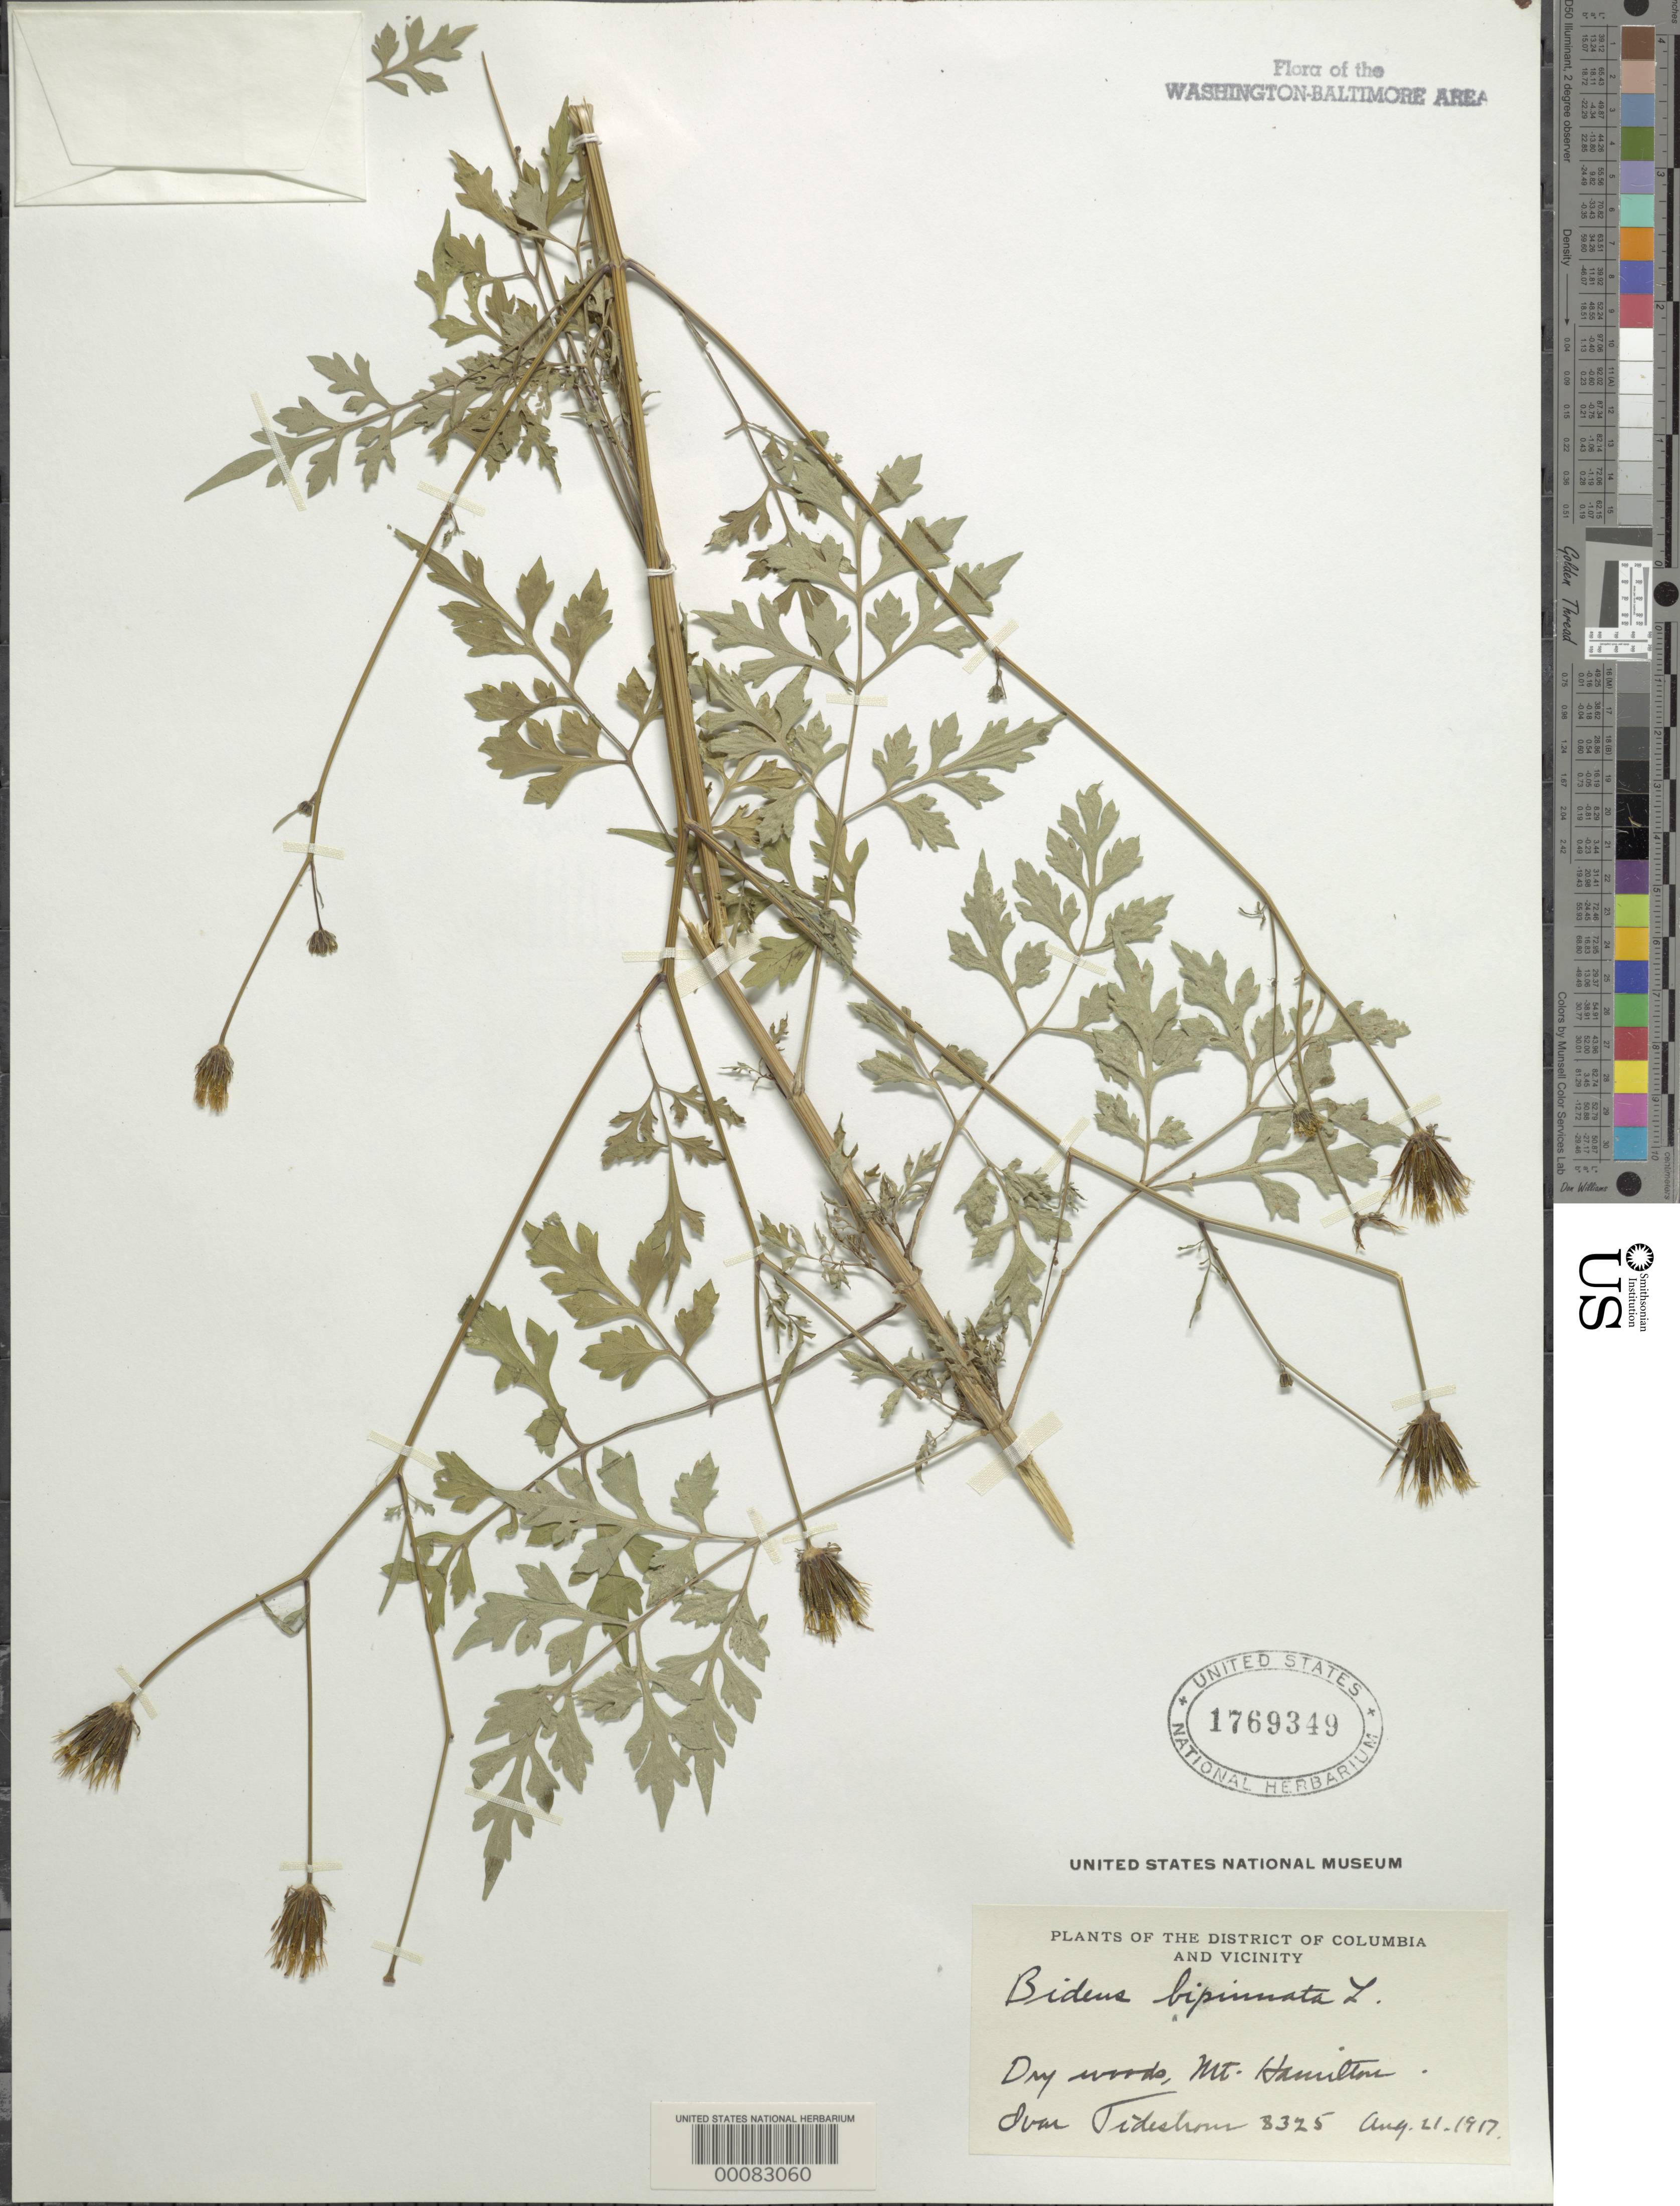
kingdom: Plantae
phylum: Tracheophyta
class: Magnoliopsida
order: Asterales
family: Asteraceae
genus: Bidens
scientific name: Bidens bipinnata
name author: L.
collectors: I. F. Tidestrom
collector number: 8325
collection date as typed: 21 Aug 1917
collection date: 1917-08-21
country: United States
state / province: District of Columbia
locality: Mount Hamilton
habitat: Dry woods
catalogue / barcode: US 1769349